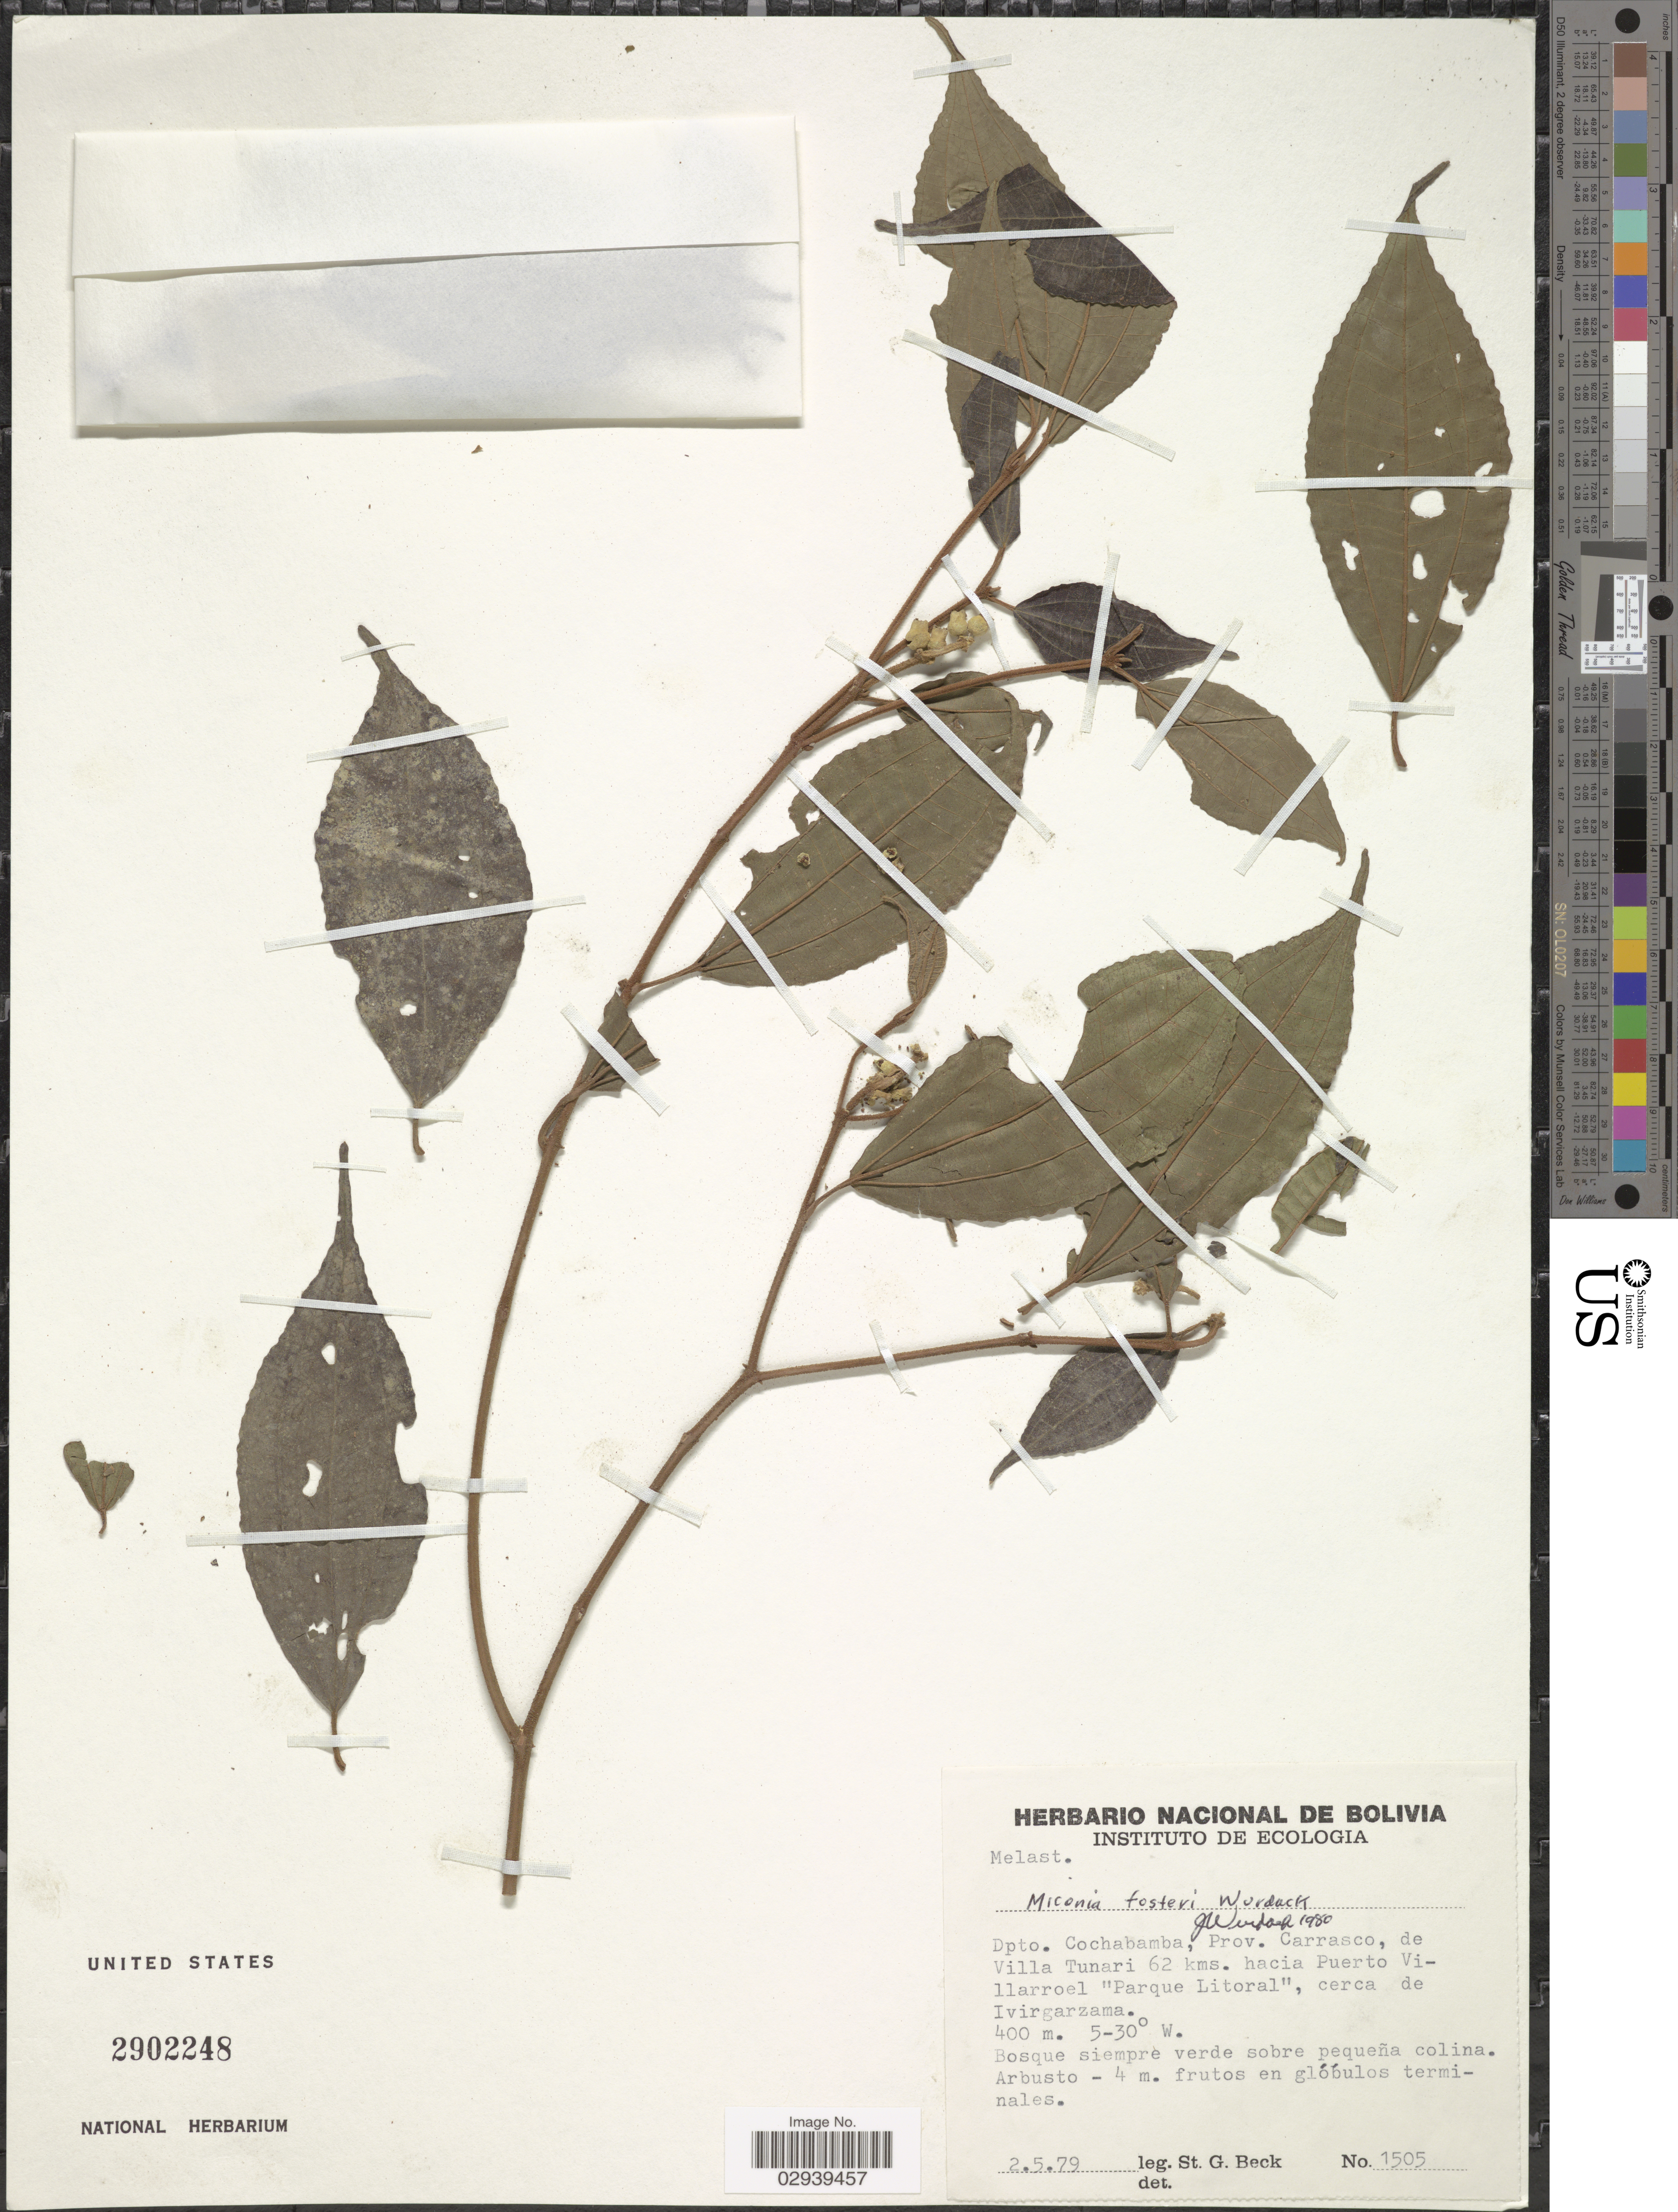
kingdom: Plantae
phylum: Tracheophyta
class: Magnoliopsida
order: Myrtales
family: Melastomataceae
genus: Miconia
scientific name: Miconia fosteri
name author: Wurdack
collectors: S. G. Beck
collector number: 1505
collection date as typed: Transcribed d/m/y: 2/5/79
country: Bolivia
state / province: Cochabamba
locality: Dpto. Cochabamba, Prov. Carrasco, de Villa Tunari 62 kms. hacia Puerto Villarroel "Parque Litoral", cerca de Ivirgarzama.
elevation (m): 400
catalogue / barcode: US 2902248